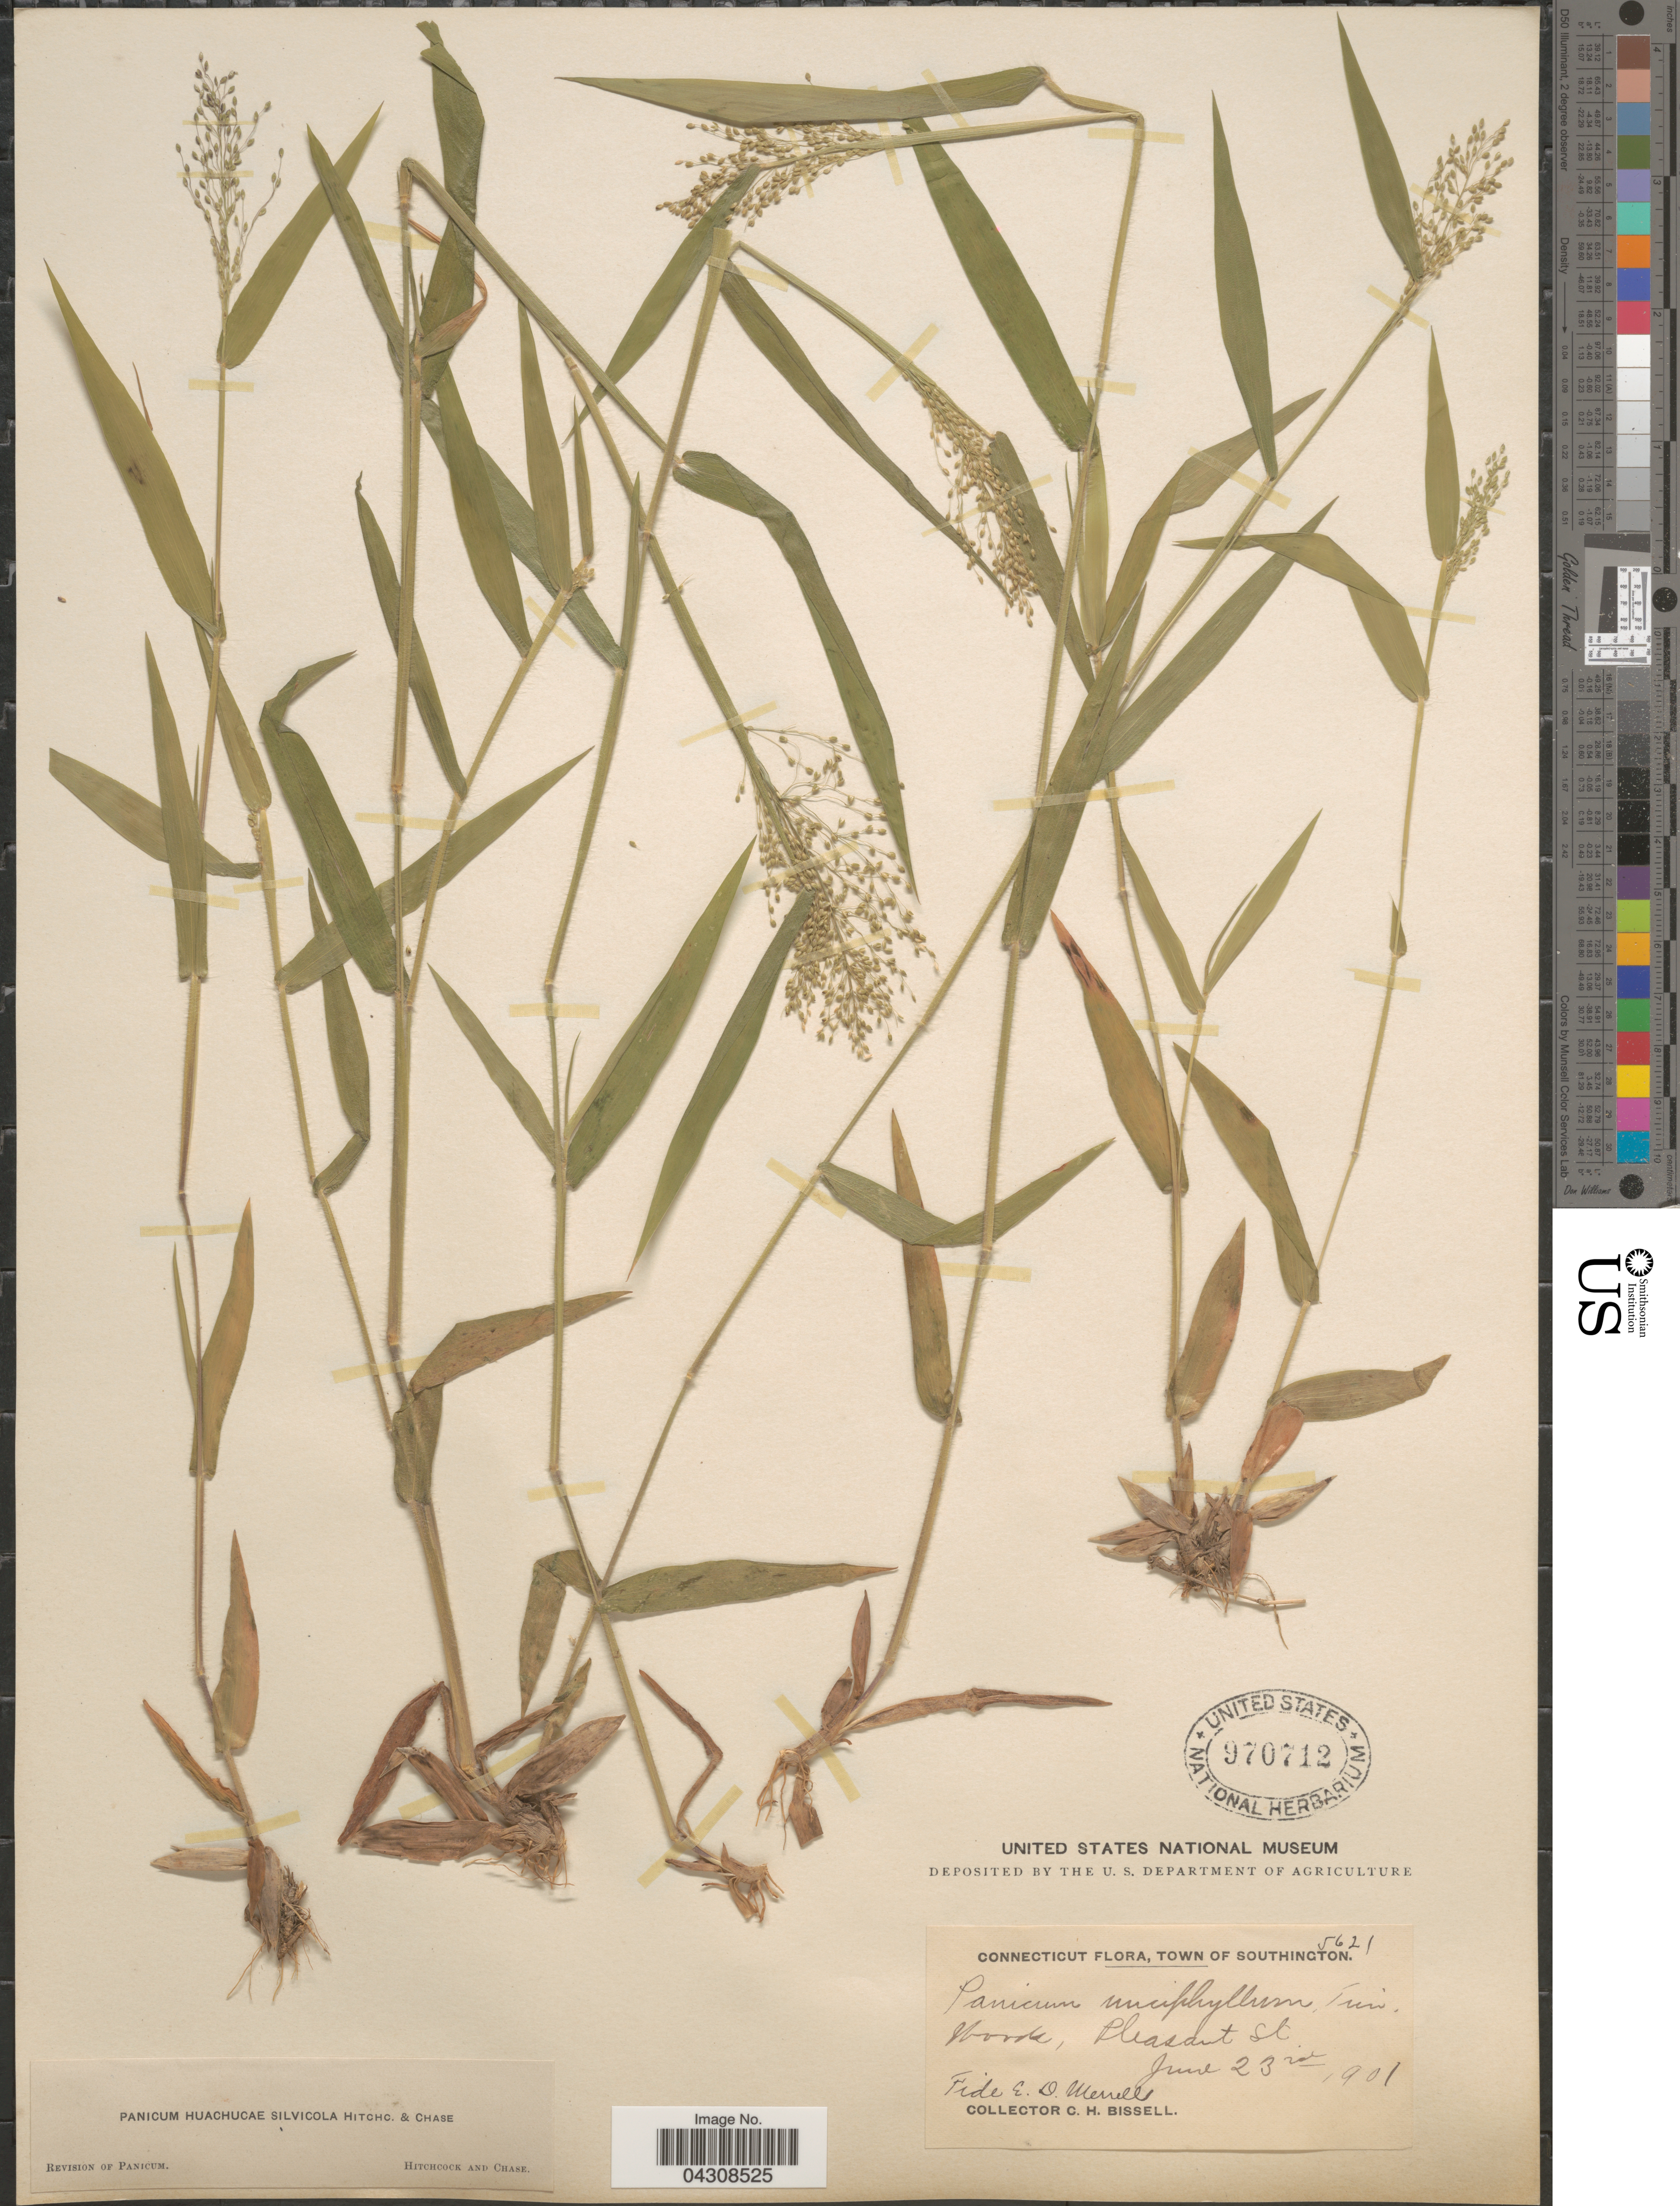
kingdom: Plantae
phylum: Tracheophyta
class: Liliopsida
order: Poales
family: Poaceae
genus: Dichanthelium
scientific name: Dichanthelium acuminatum var. acuminatum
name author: (Sw.) Gould & C.A. Clark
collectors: C. Bissell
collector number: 5621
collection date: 1901-06-23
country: United States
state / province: Connecticut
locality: Town of Southington. Woods, Pleasant St.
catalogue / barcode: US 970712